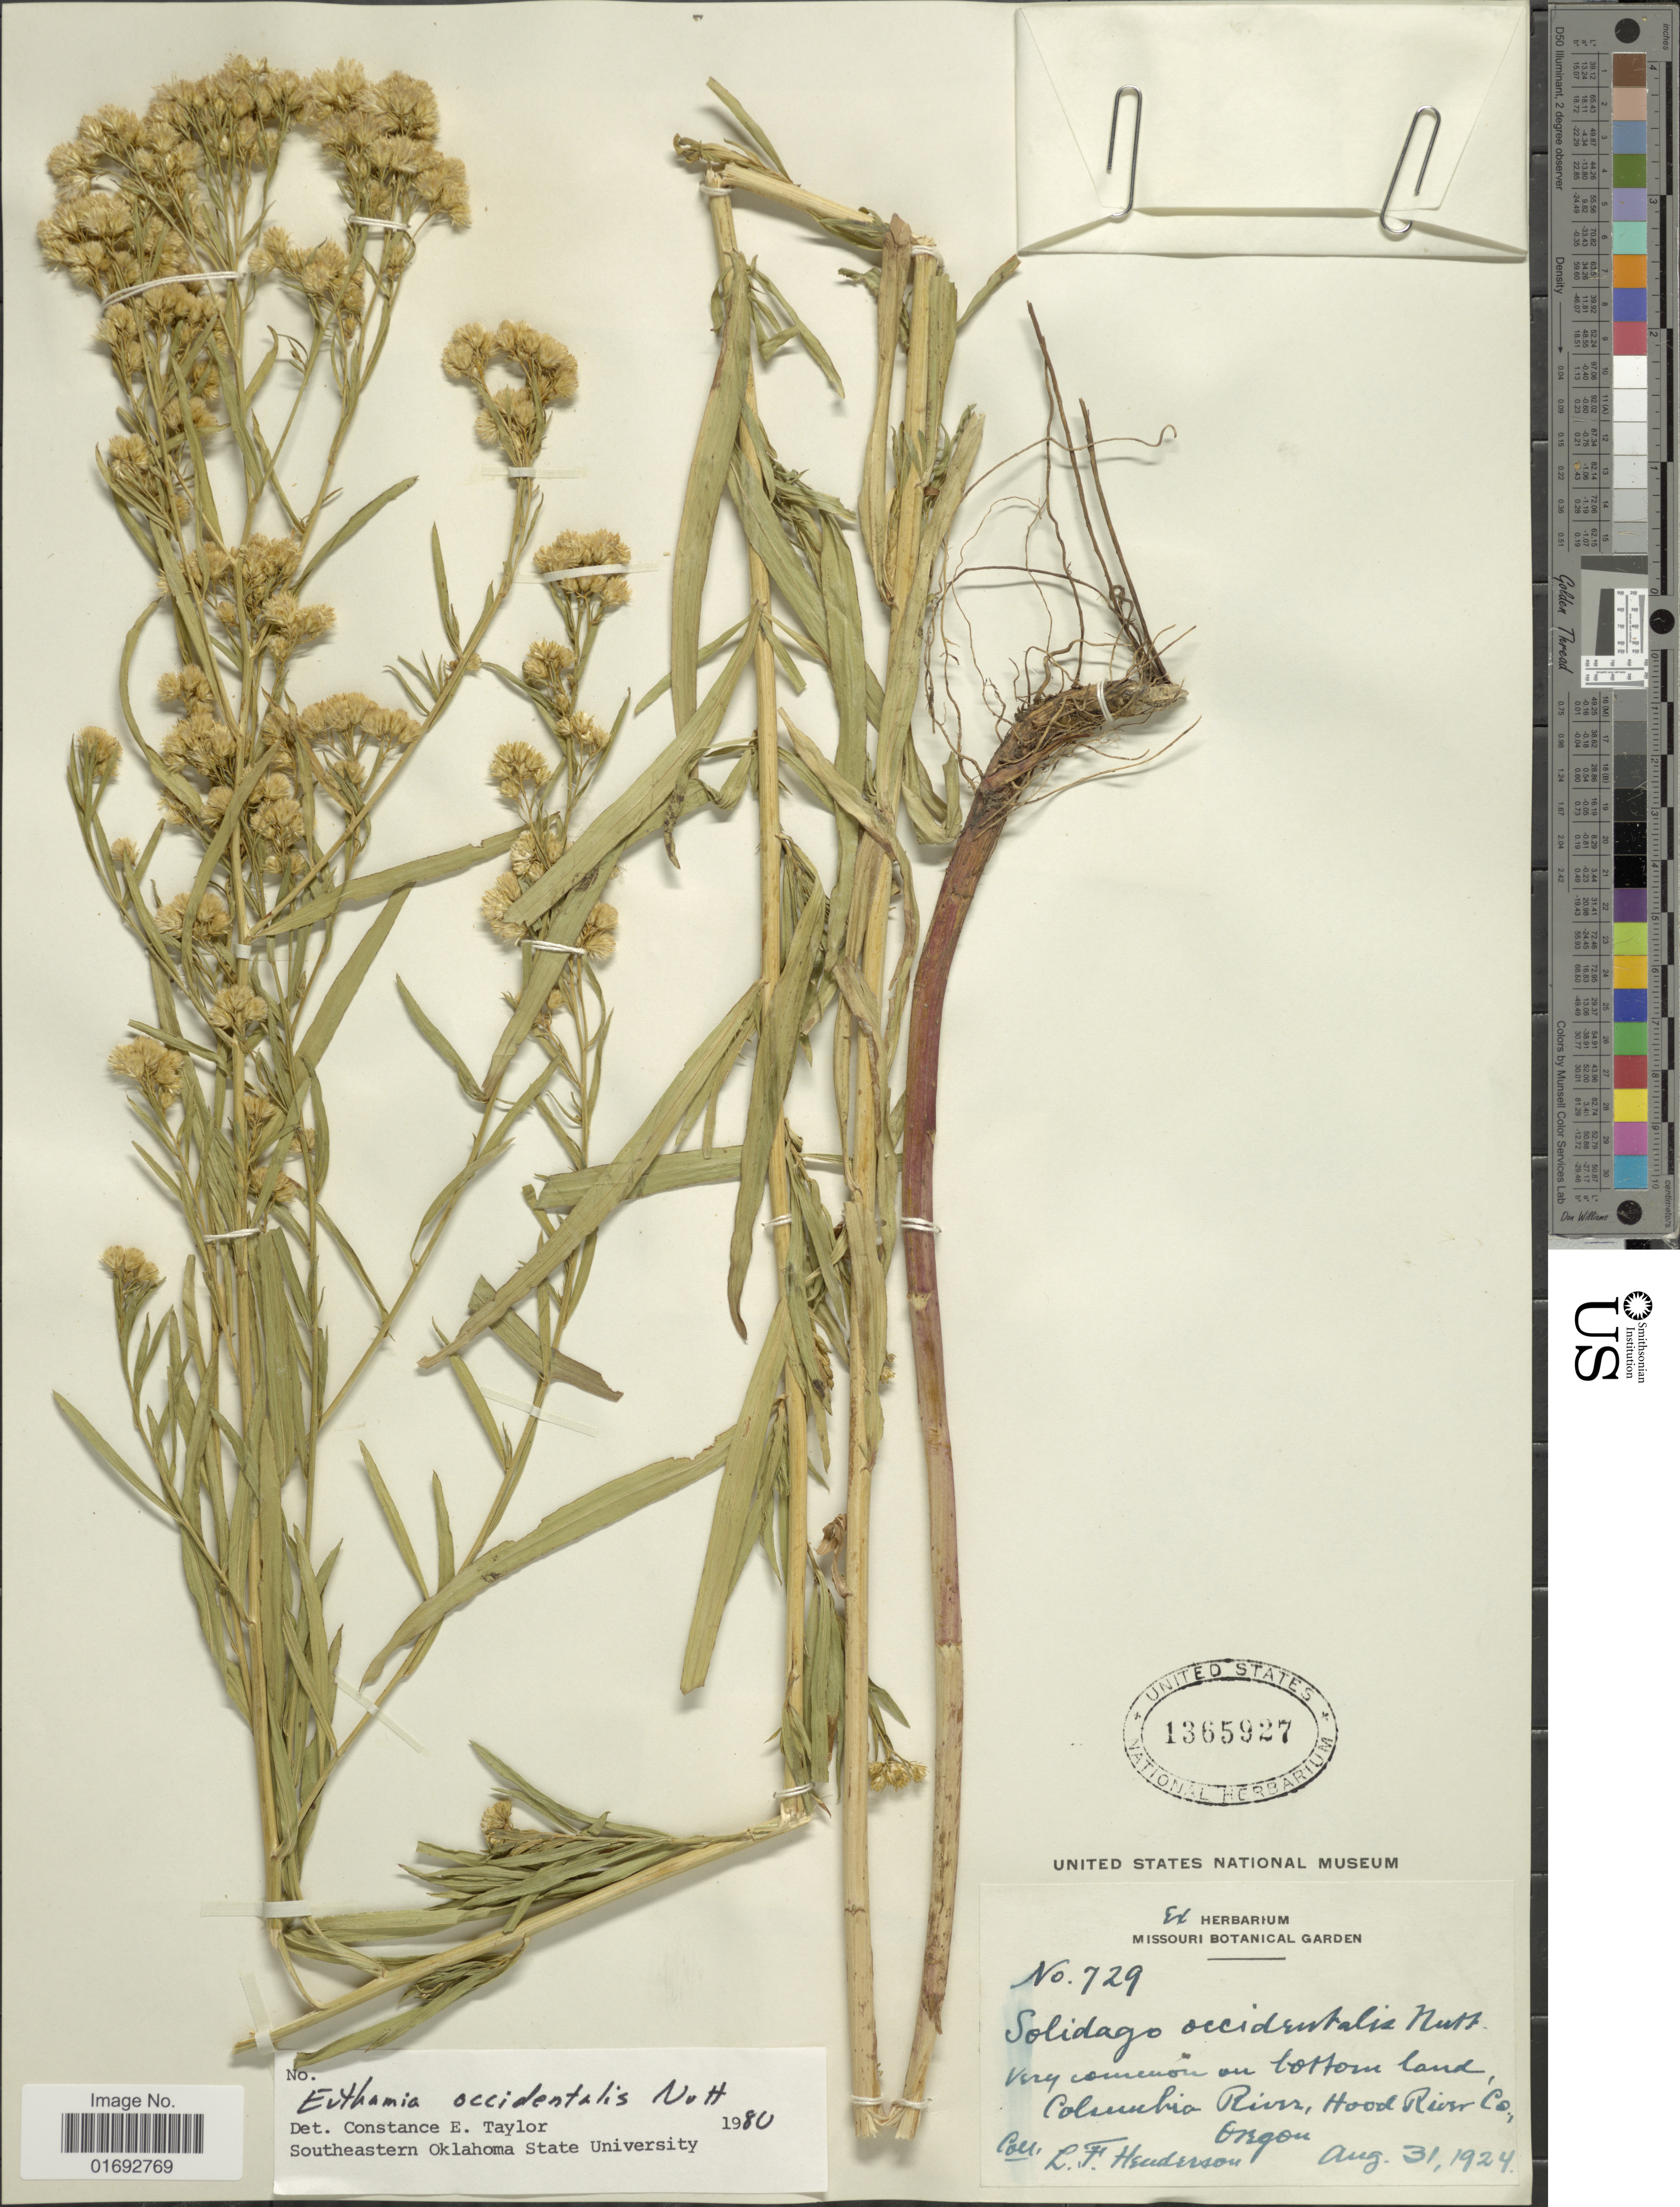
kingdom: Plantae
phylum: Tracheophyta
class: Magnoliopsida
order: Asterales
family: Asteraceae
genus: Euthamia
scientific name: Euthamia occidentalis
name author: Nutt.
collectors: L. Henderson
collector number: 729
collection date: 1924-08-31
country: United States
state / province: Oregon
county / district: Hood River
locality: Columbia River, Hood River Co.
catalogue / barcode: US 1365927